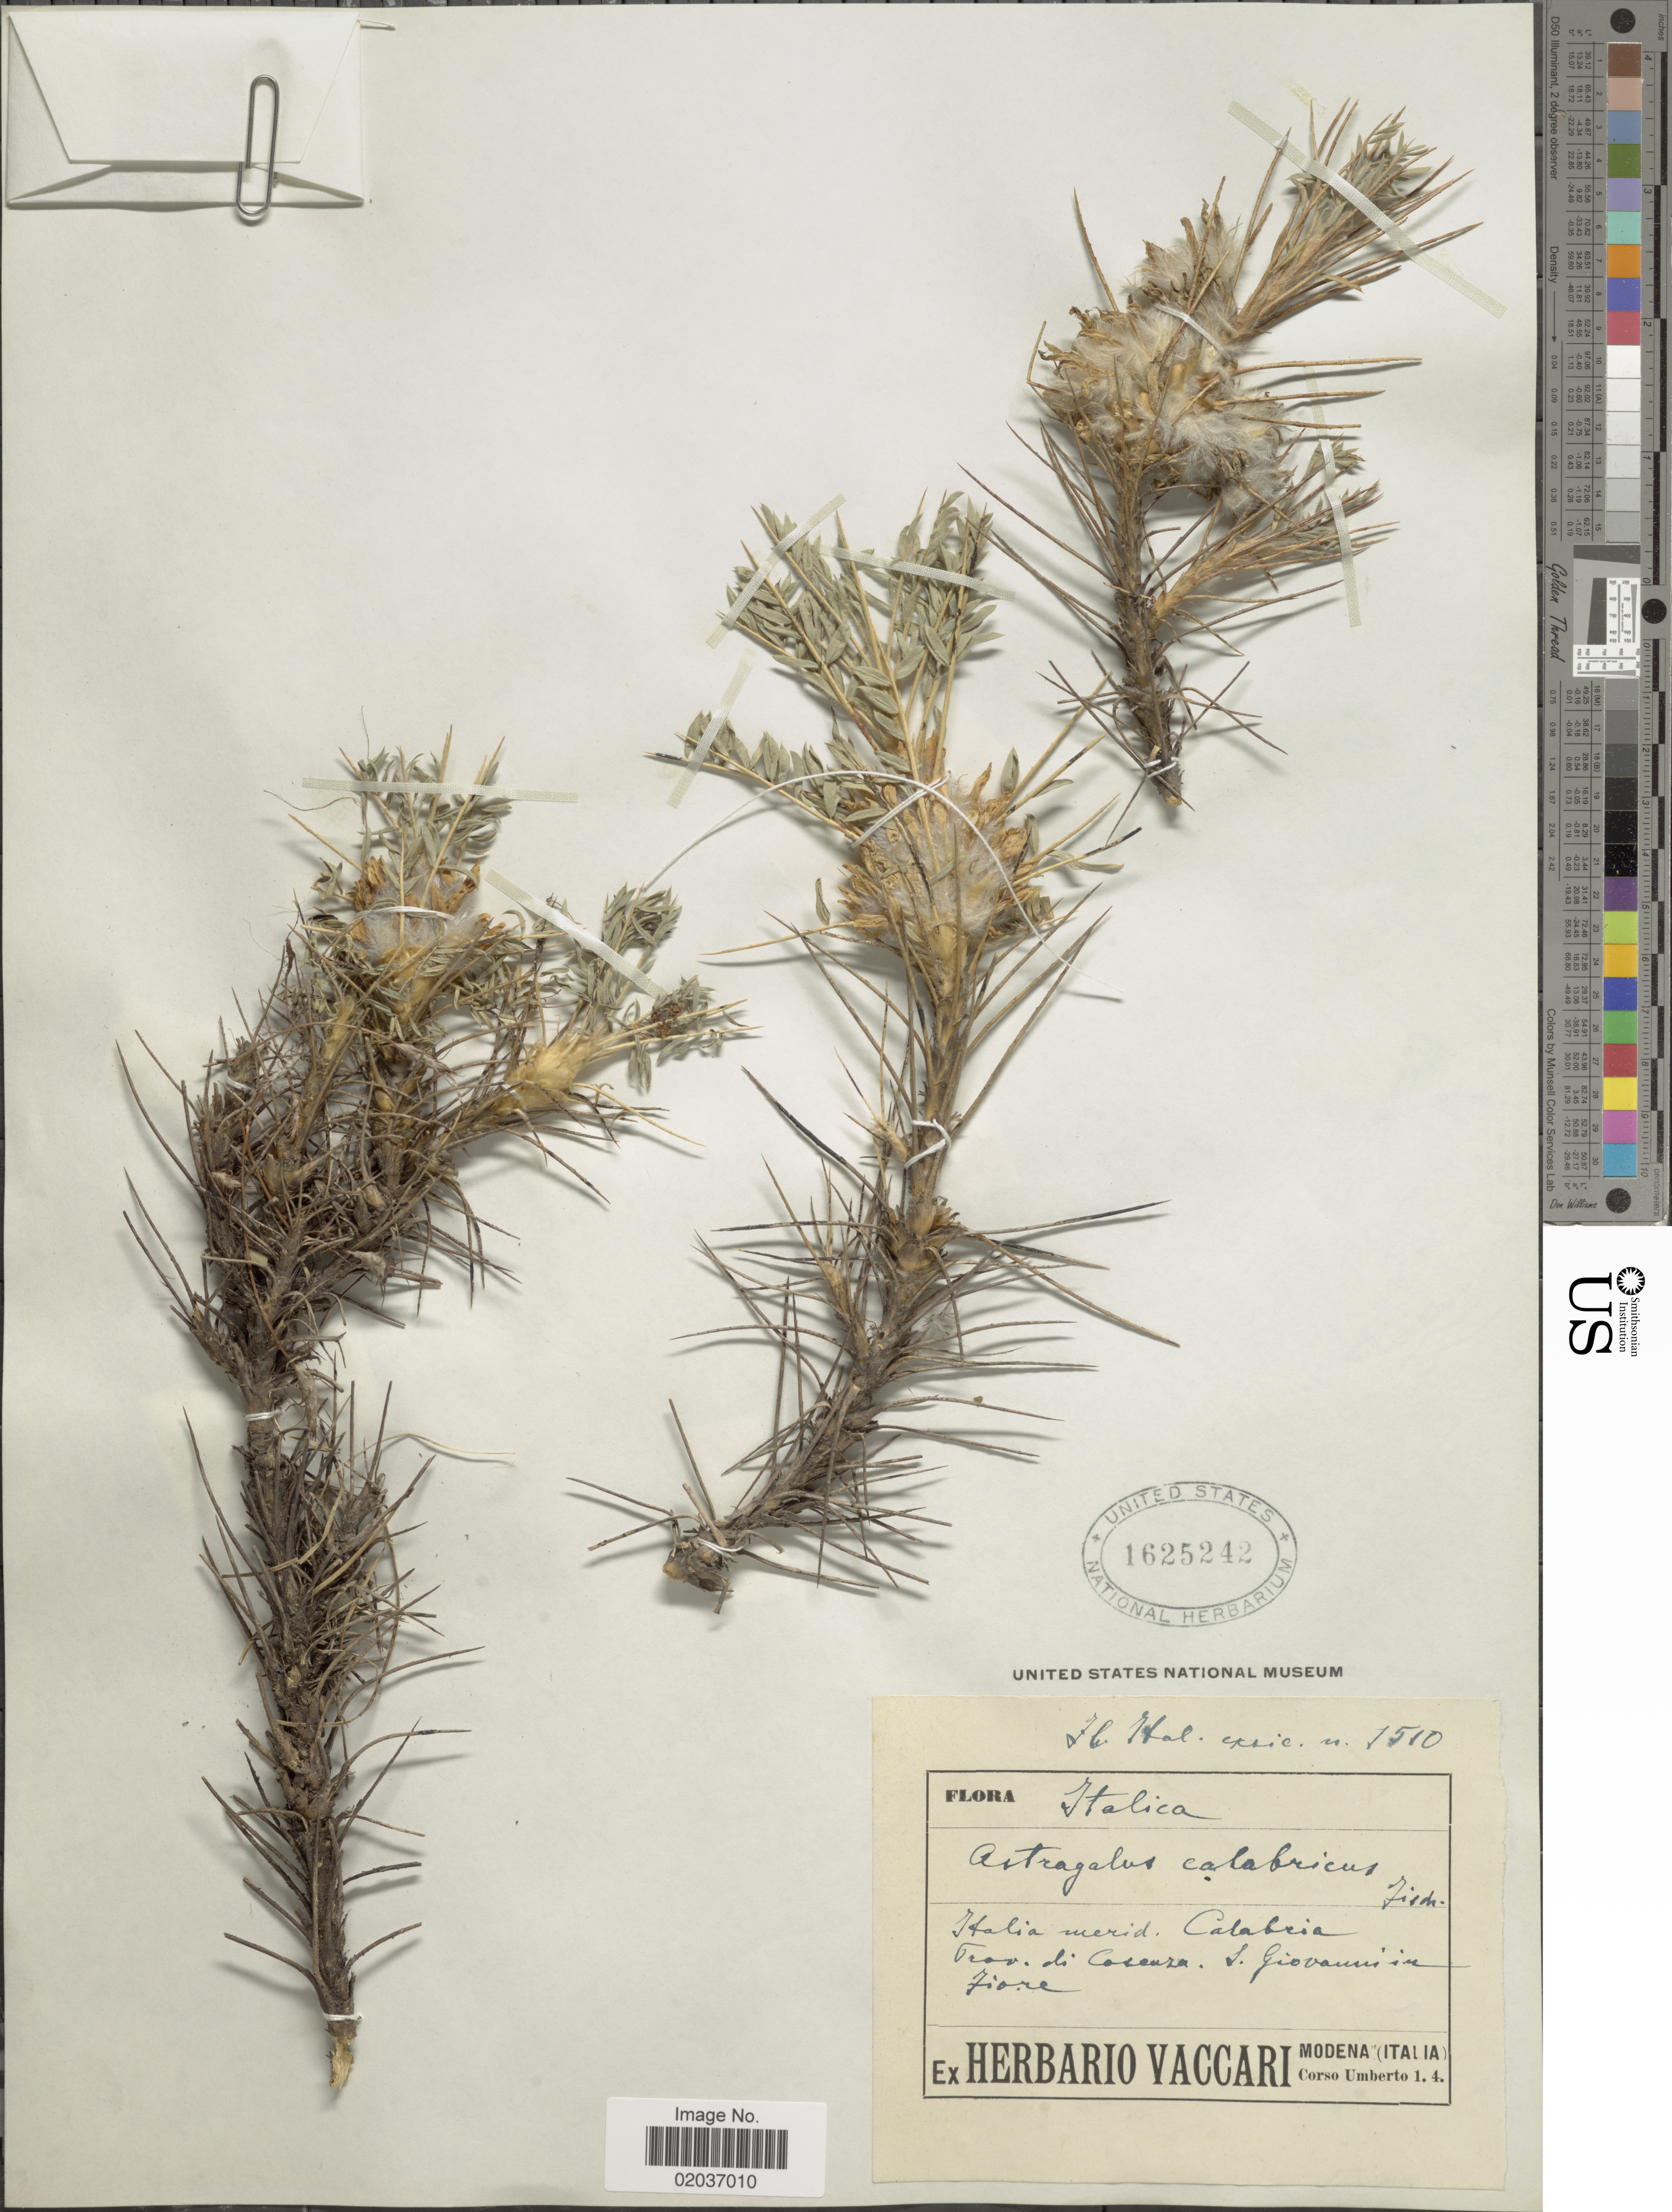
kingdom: Plantae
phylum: Tracheophyta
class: Magnoliopsida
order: Fabales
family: Fabaceae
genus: Astragalus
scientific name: Astragalus calabricus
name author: Fisch.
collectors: ex herb. Vaccari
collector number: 1510?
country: Italy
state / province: Calabria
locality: Prov. di Corenza. S. Giovanni Fiore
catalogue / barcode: US 1625242